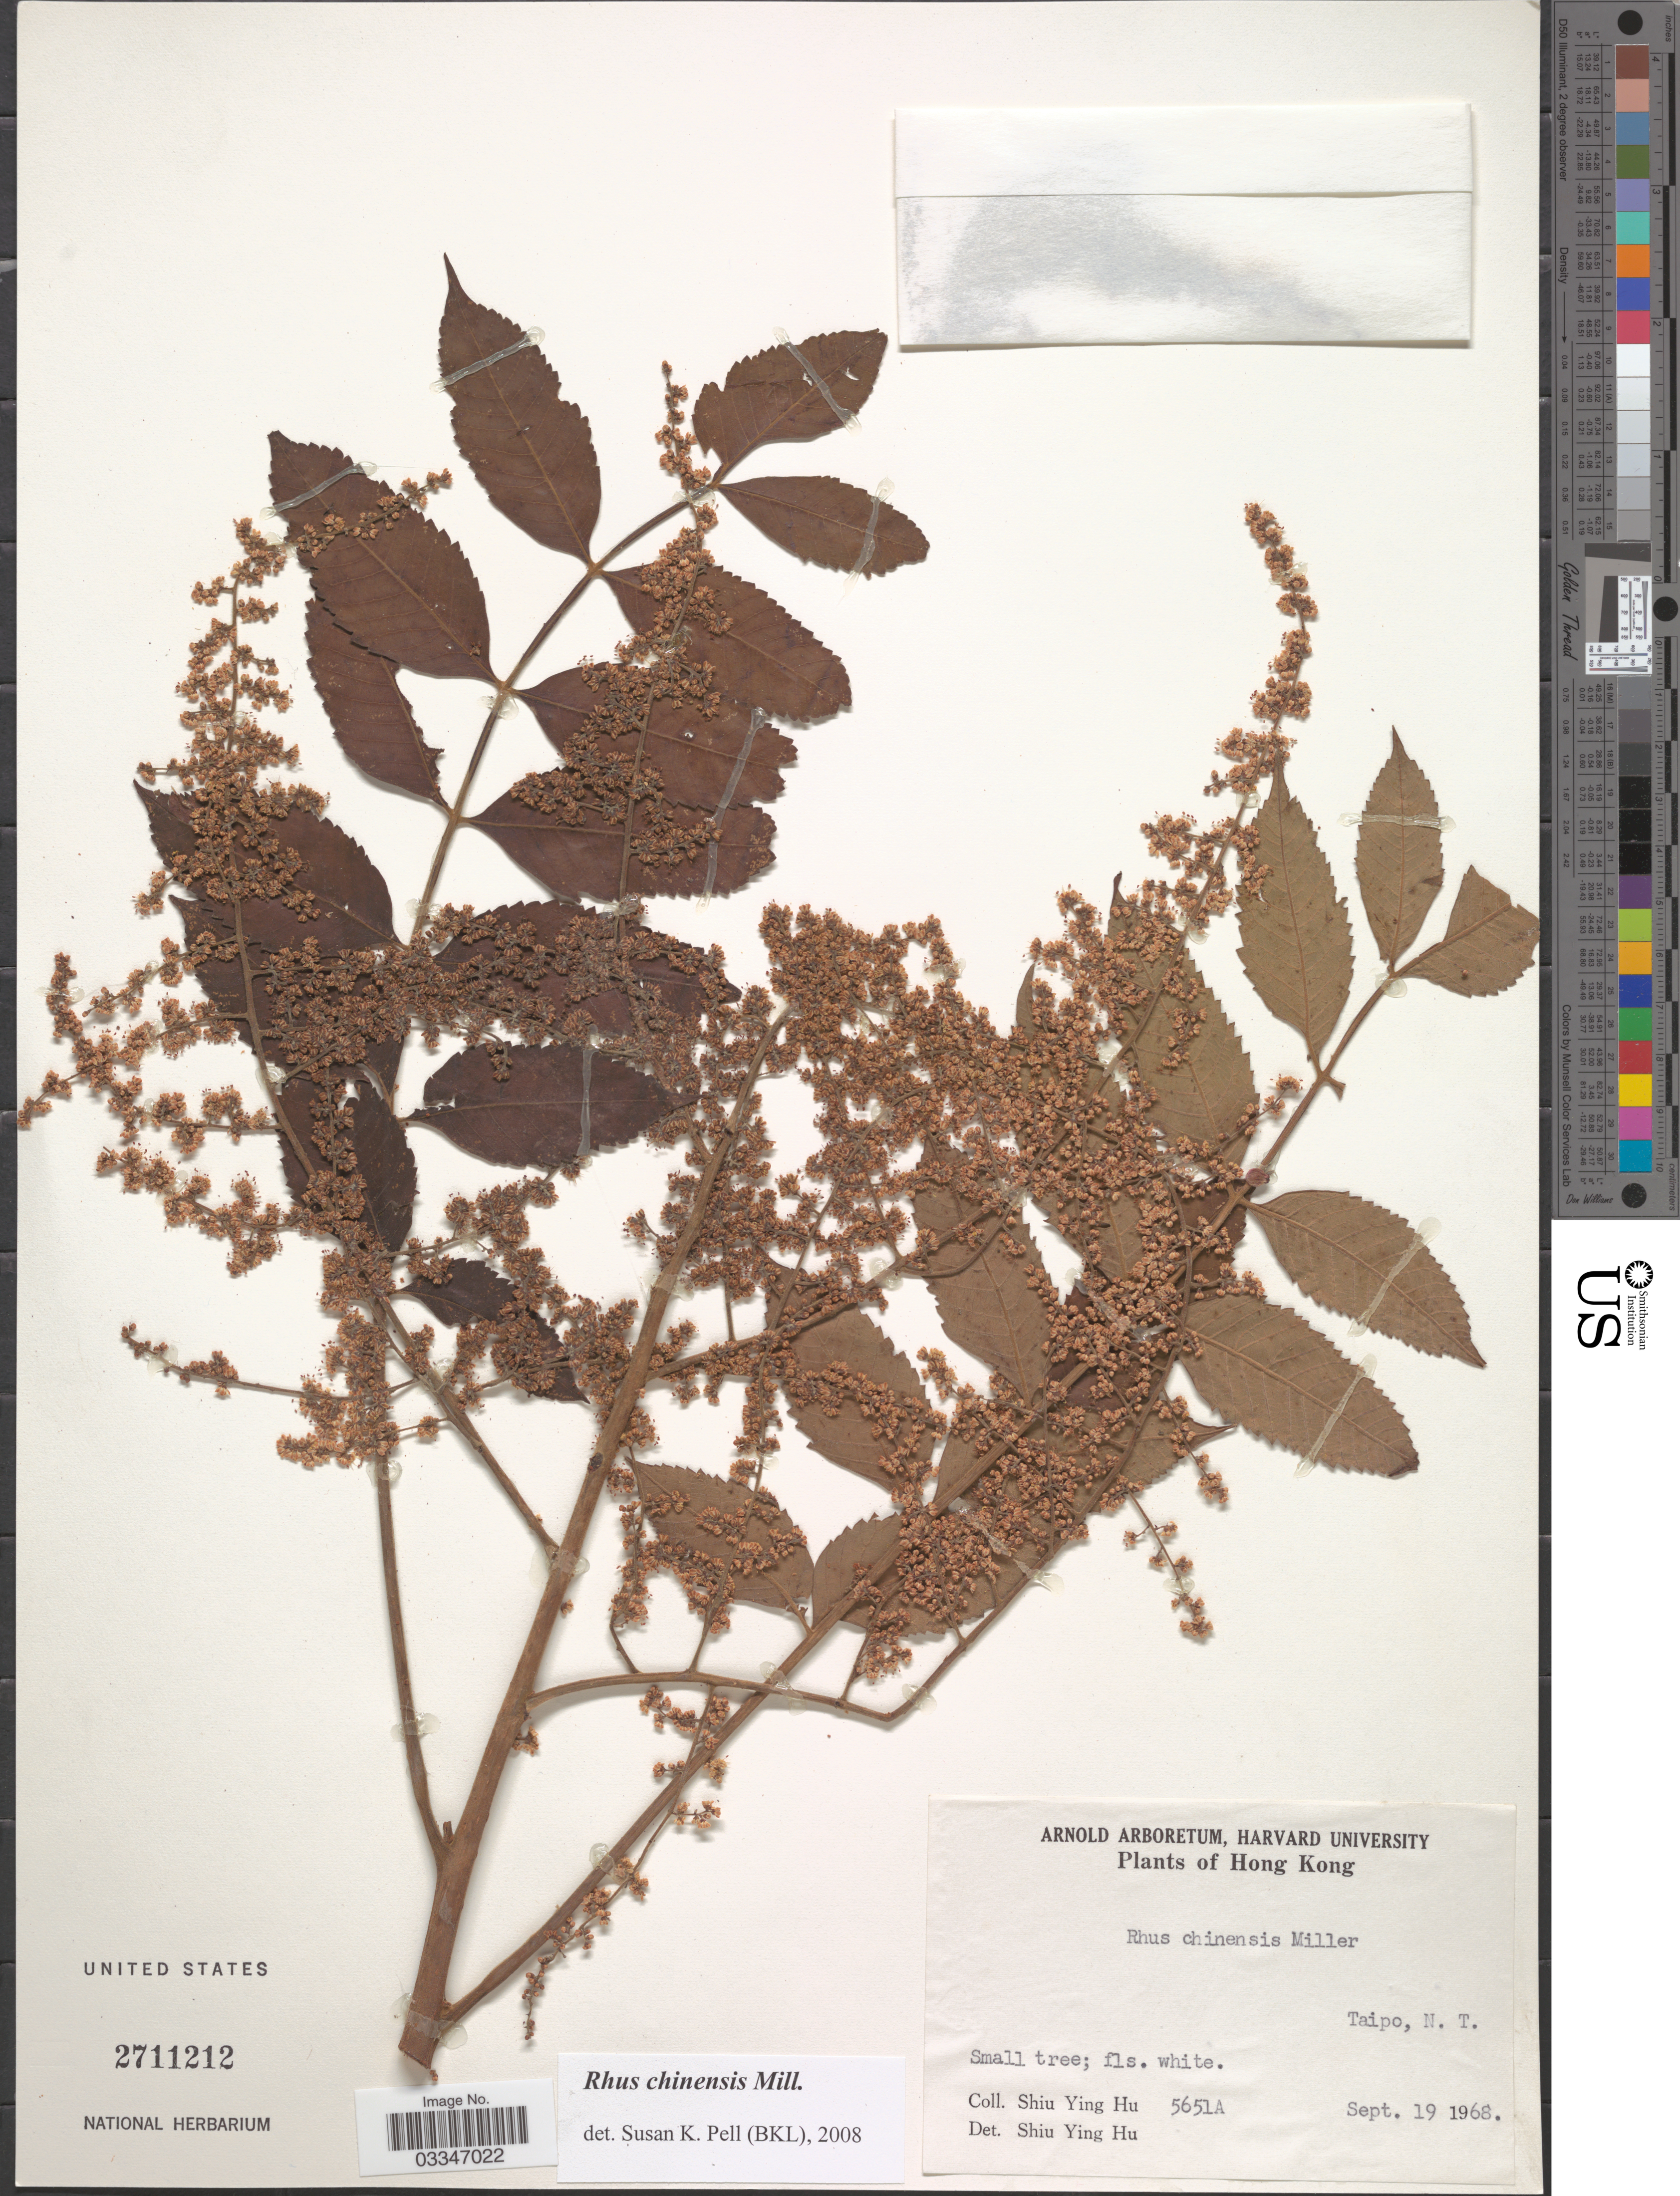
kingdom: Plantae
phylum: Tracheophyta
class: Magnoliopsida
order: Sapindales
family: Anacardiaceae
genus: Rhus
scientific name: Rhus chinensis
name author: Mill.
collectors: S. Y. Hu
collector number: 5651A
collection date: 1968-09-19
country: China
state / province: Hong Kong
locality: Taipo, N.T.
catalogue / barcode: US 2711212